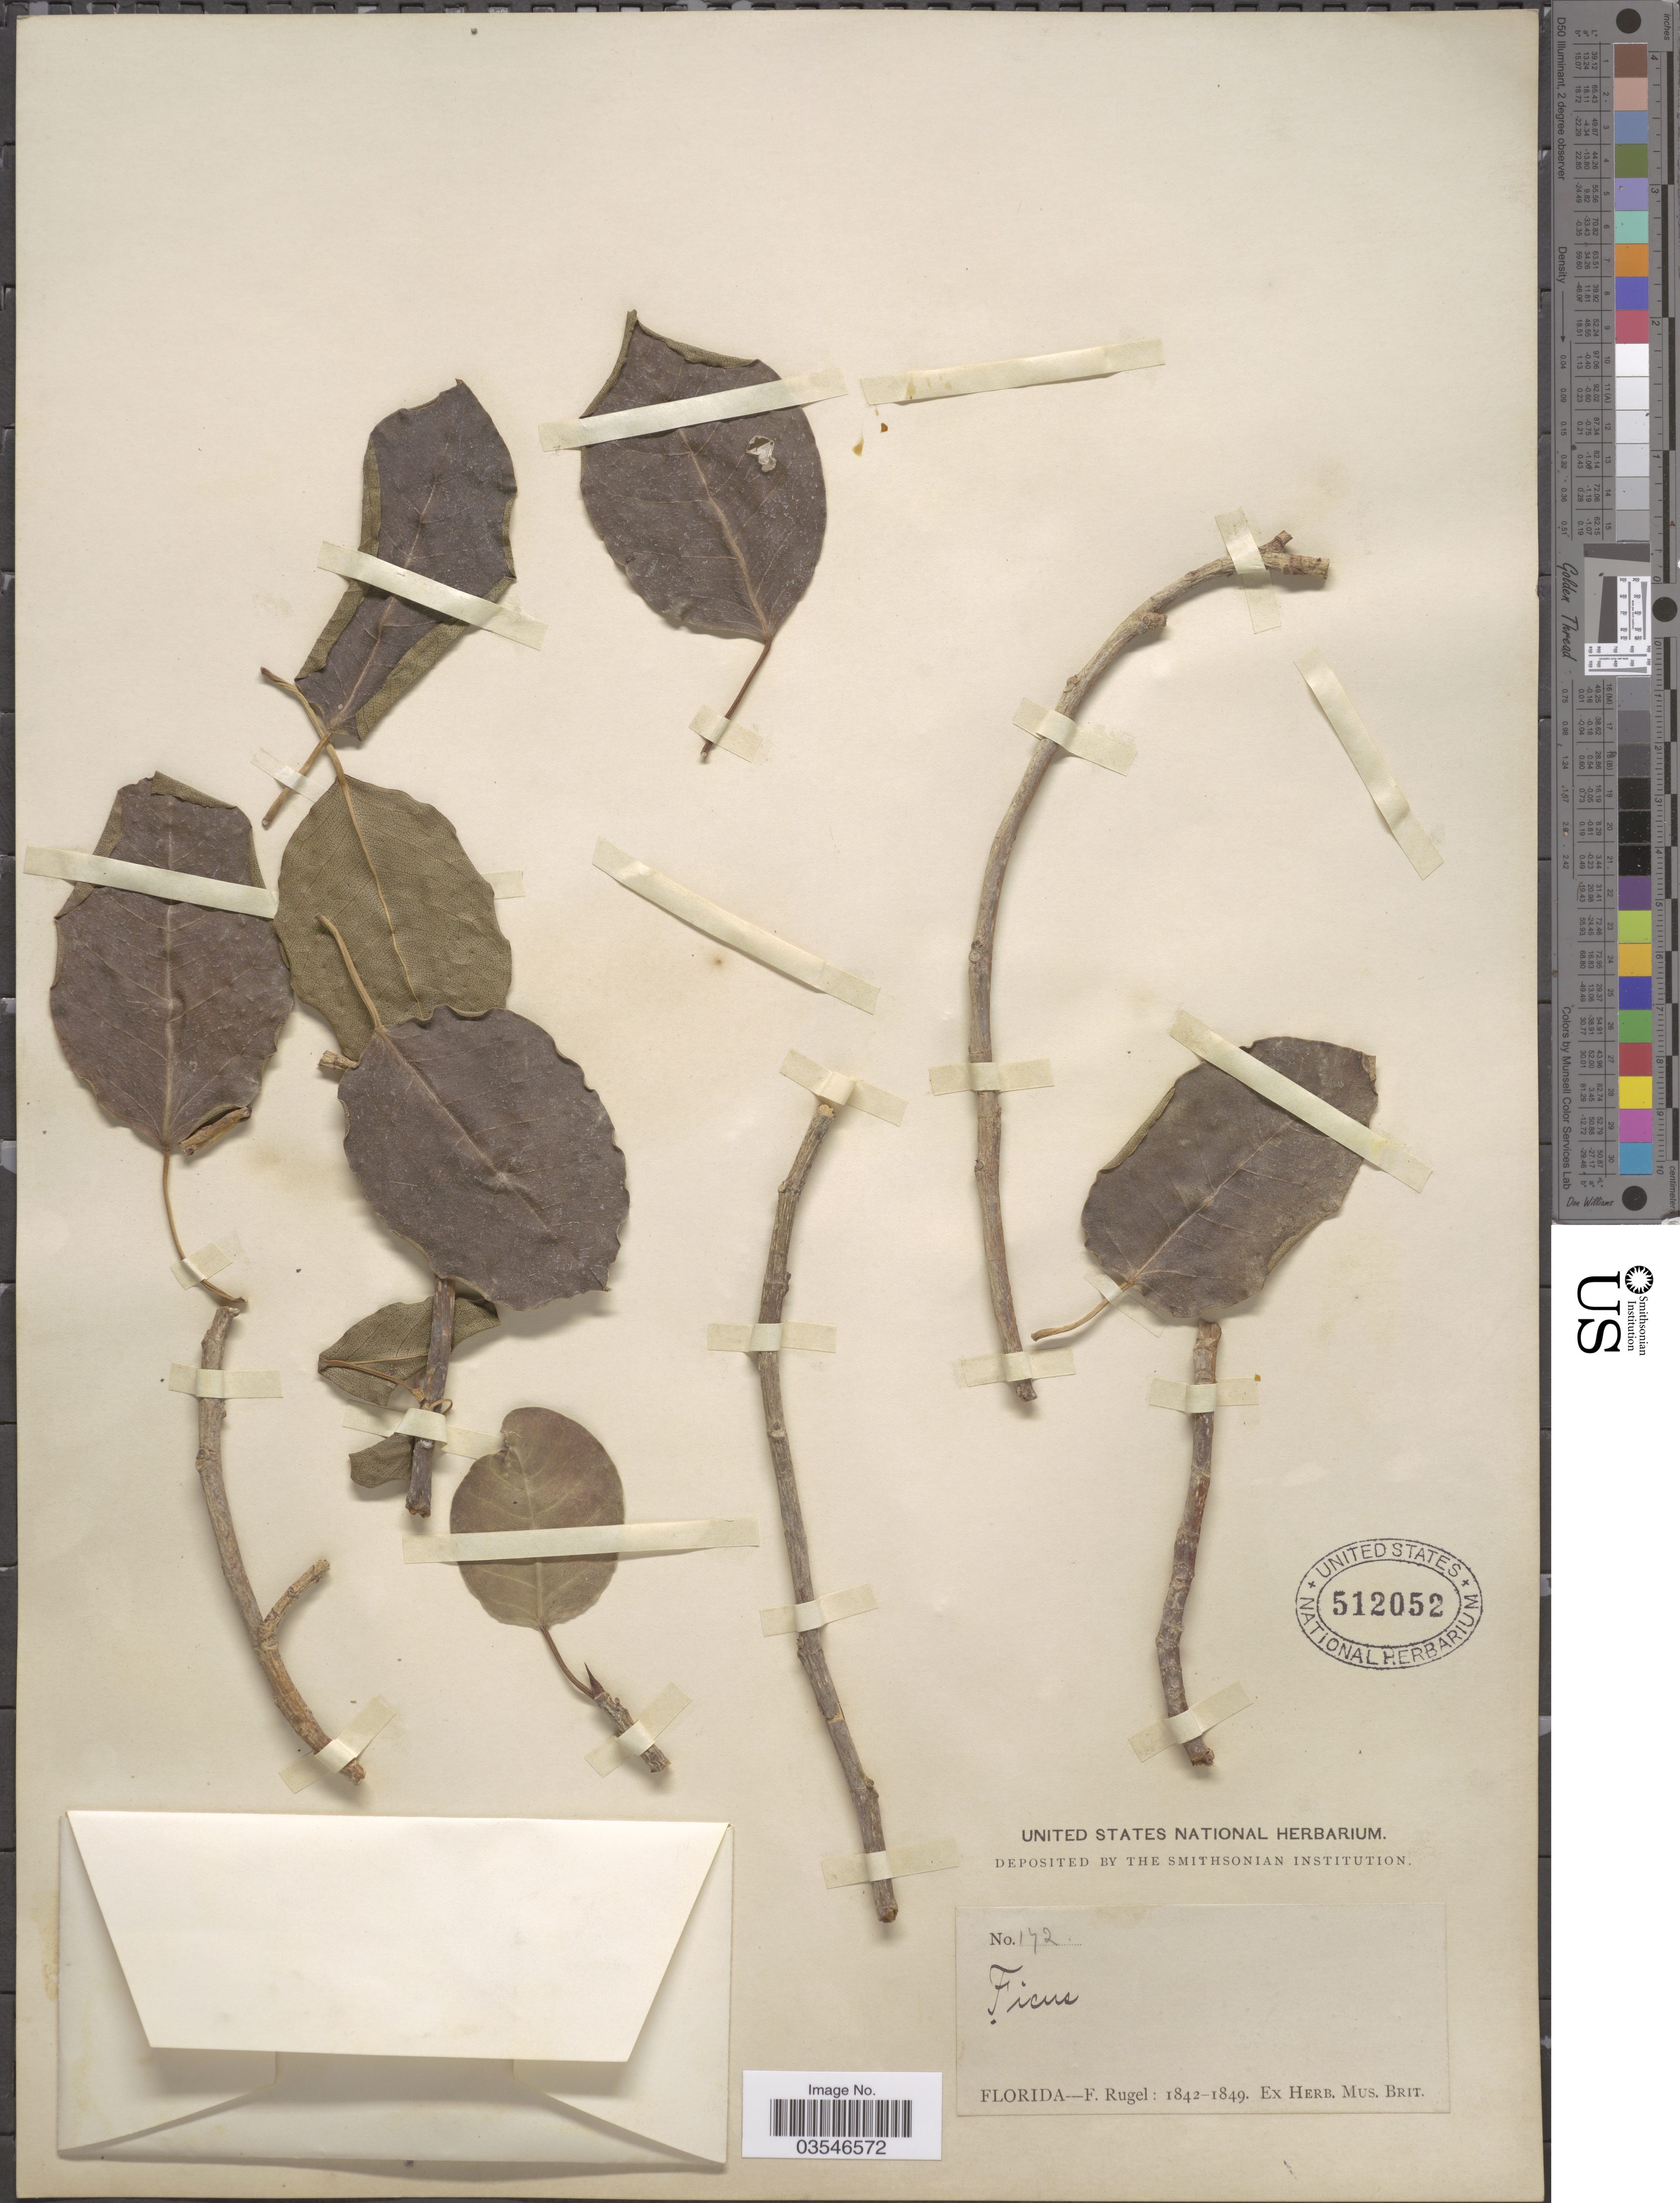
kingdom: Plantae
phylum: Tracheophyta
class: Magnoliopsida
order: Rosales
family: Moraceae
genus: Ficus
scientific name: Ficus aurea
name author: Nutt.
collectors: F. Rugel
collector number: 172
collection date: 1842/1849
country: United States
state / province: Florida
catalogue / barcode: US 512052